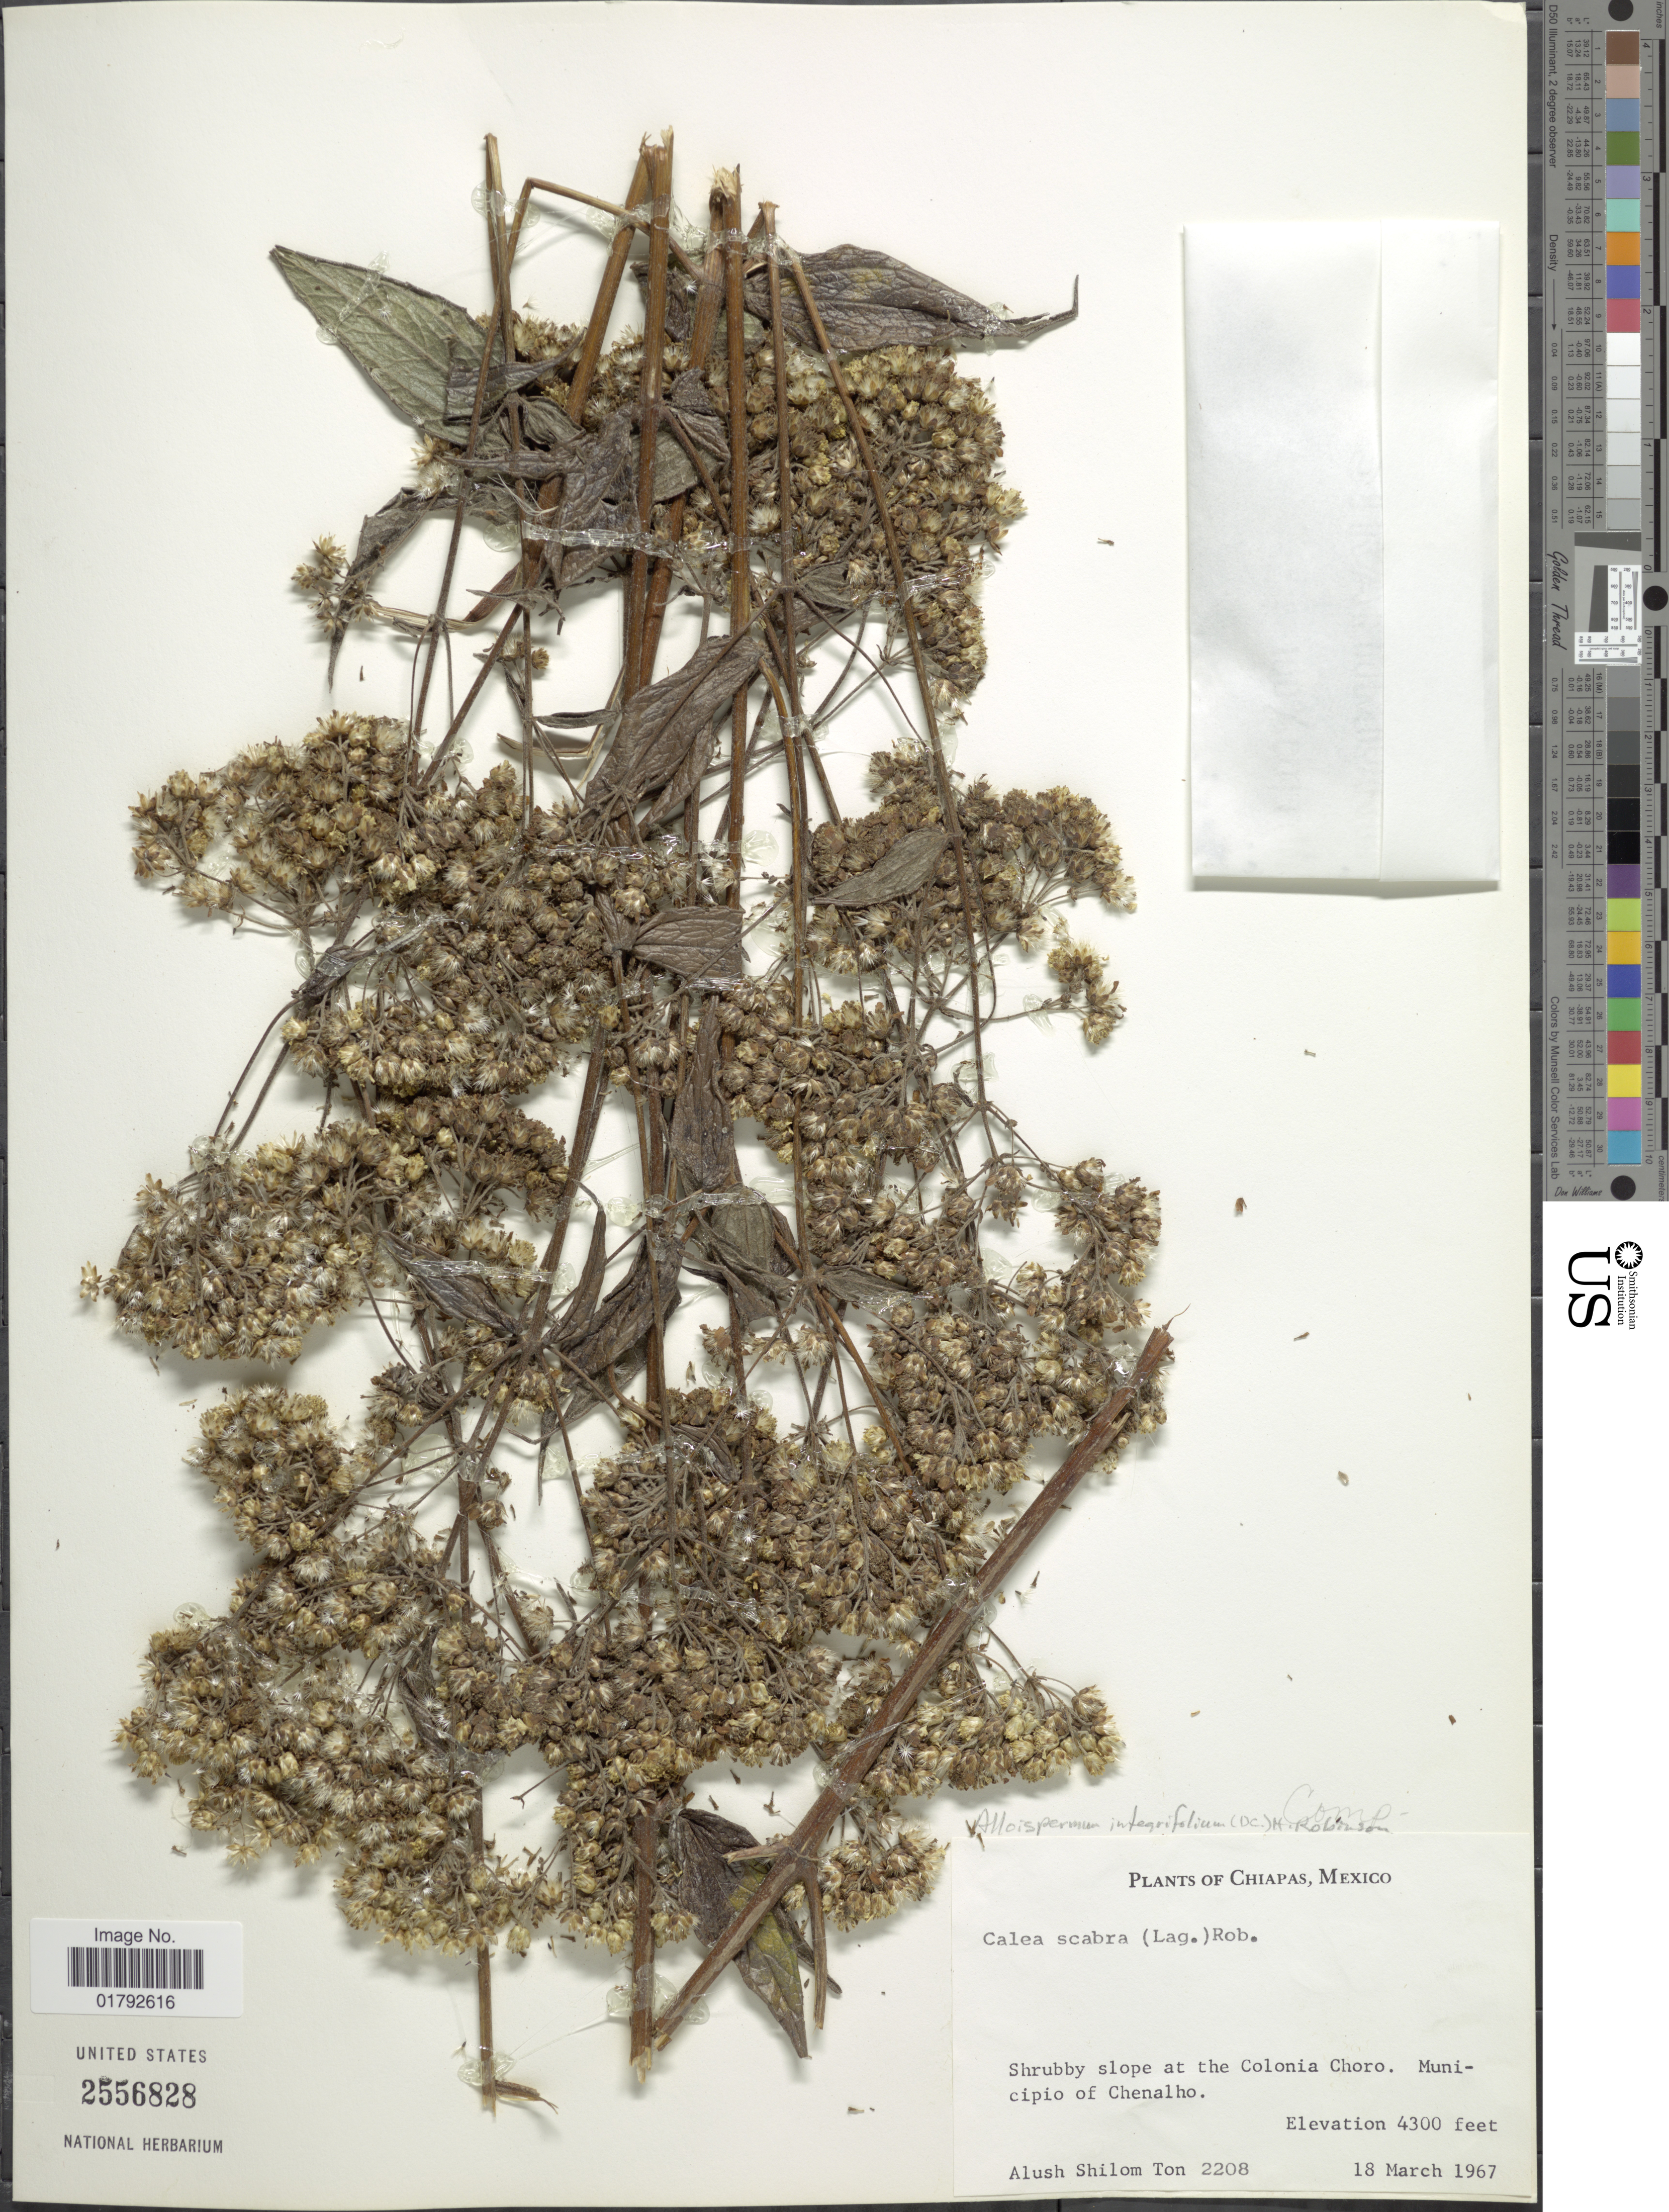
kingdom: Plantae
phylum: Tracheophyta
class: Magnoliopsida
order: Asterales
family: Asteraceae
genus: Alloispermum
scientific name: Alloispermum integrifolium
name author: (DC.) H. Rob.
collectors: A. S. Ton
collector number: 2208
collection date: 1967-03-18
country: Mexico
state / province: Chiapas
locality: Shrubby slope at the Colonia Choro, Municipio of Chenalho.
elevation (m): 1311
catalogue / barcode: US 2556828